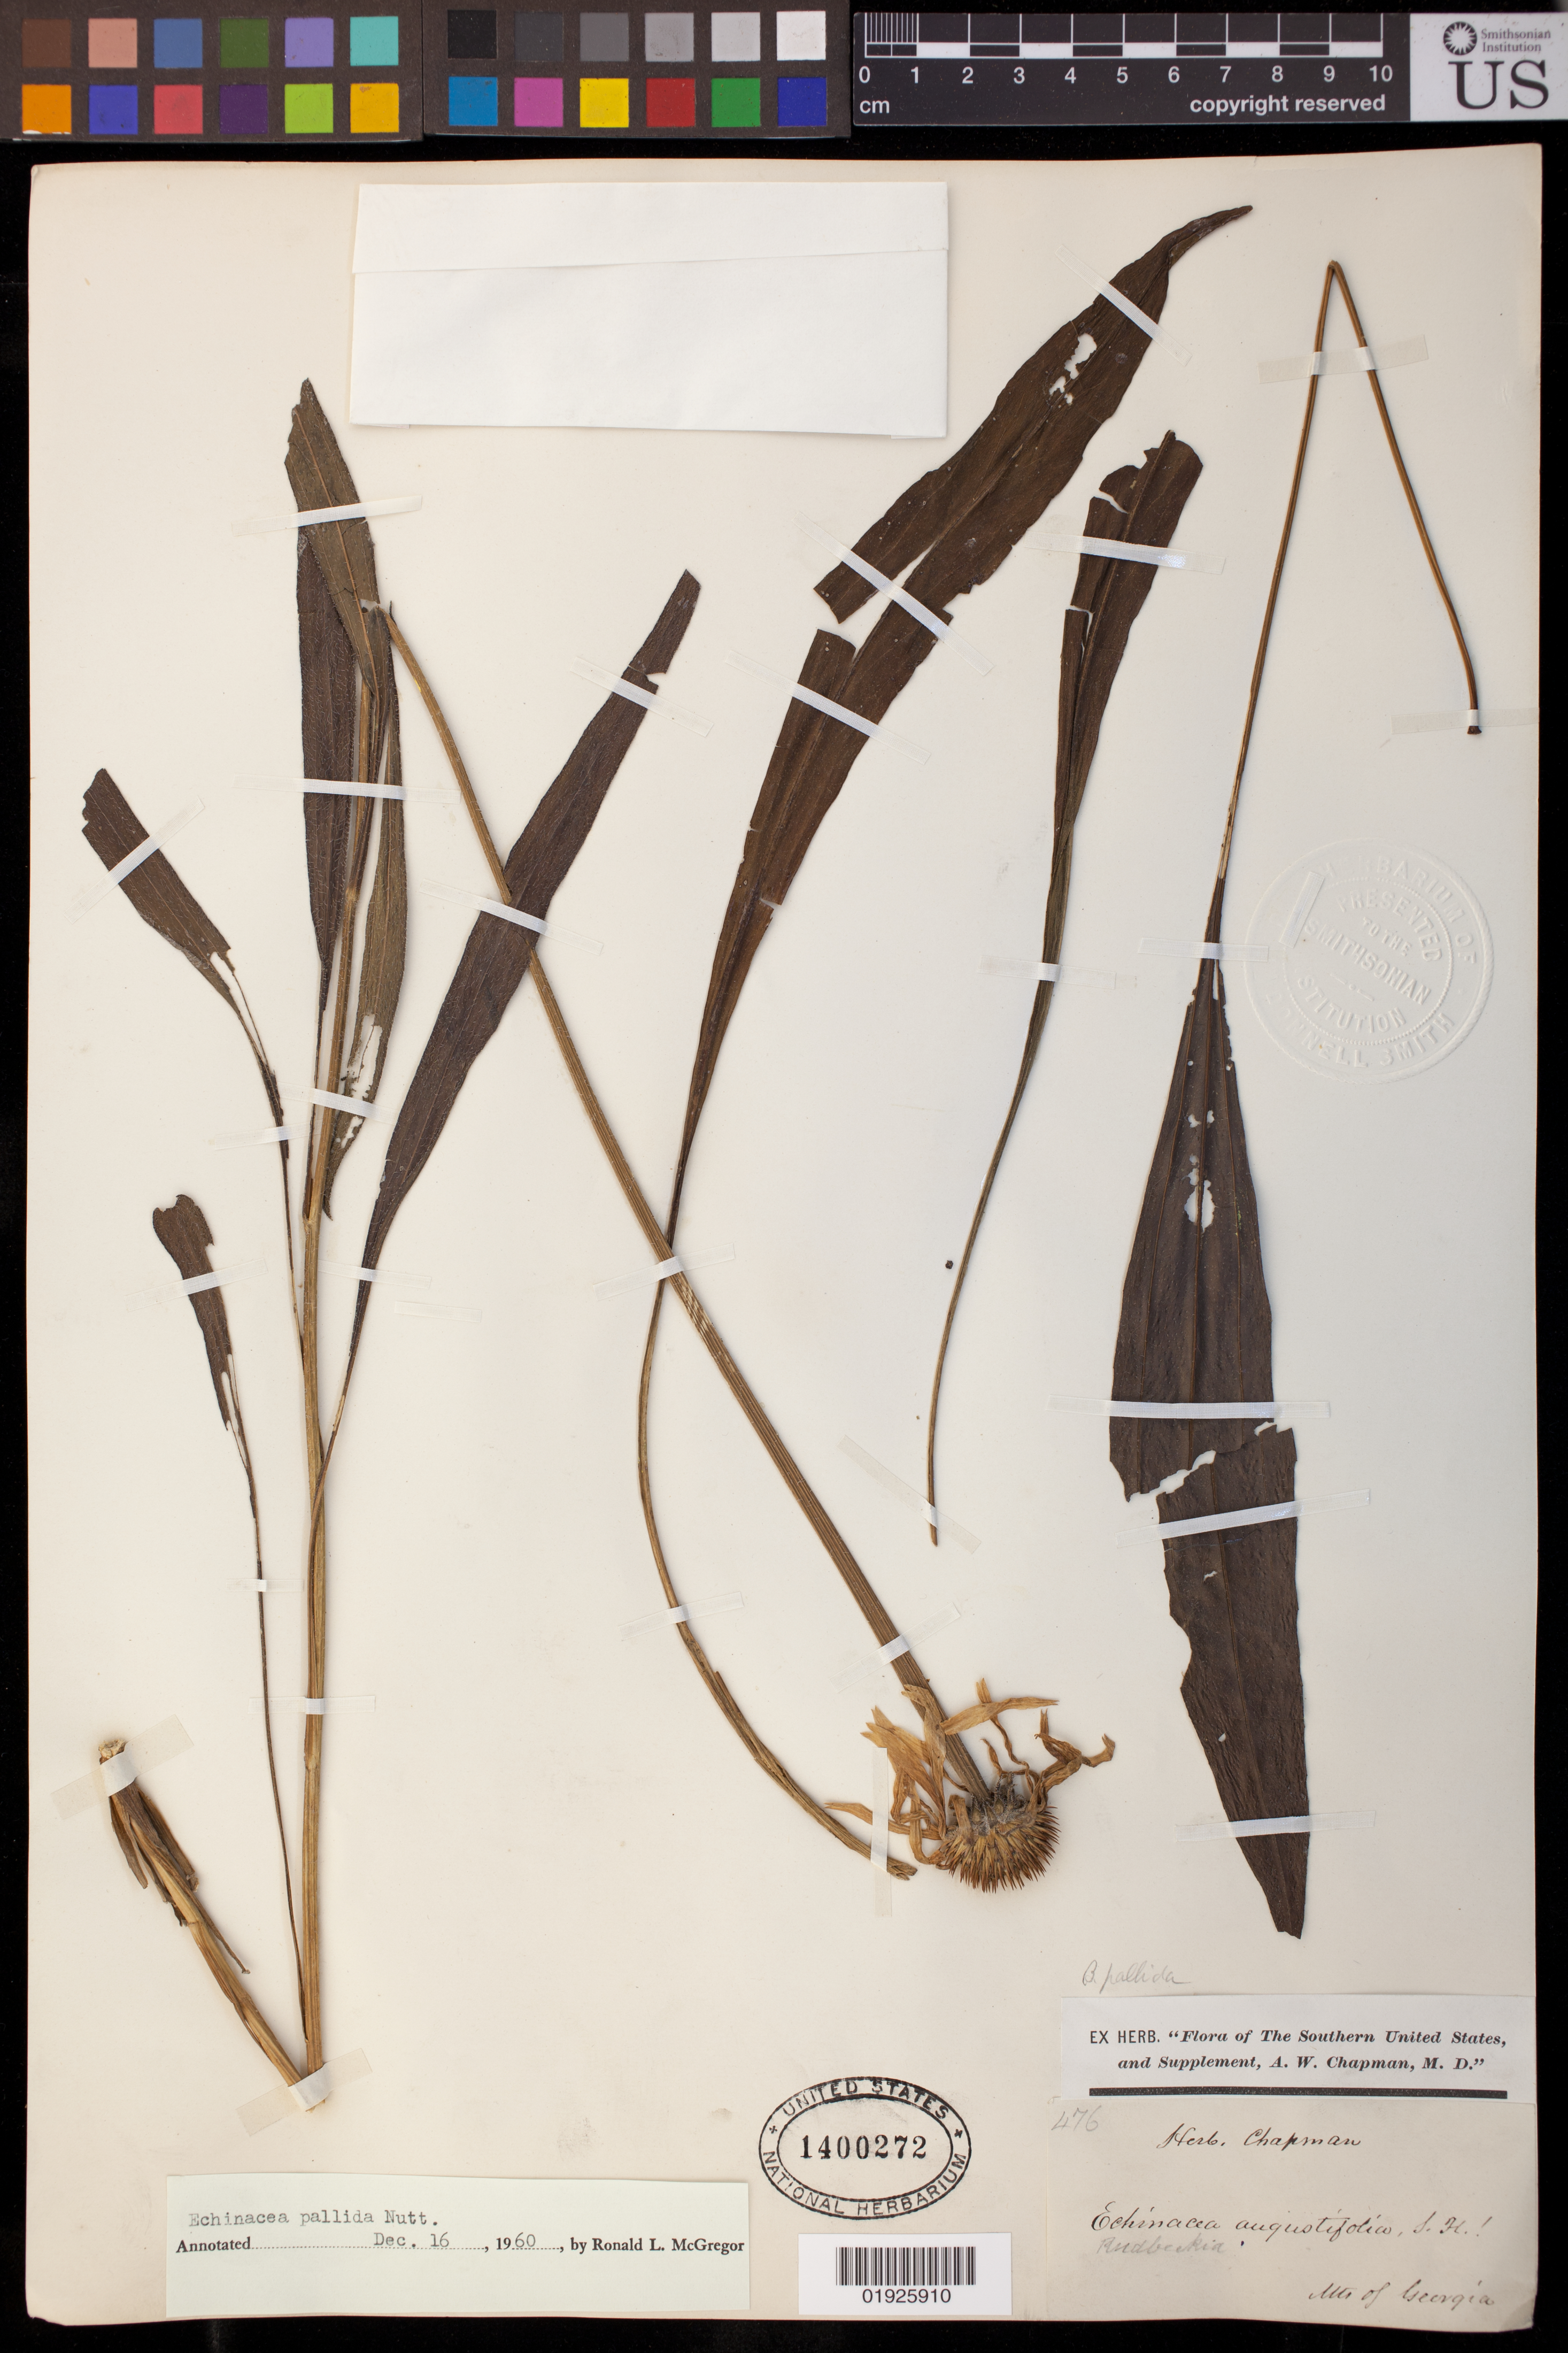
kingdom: Plantae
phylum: Tracheophyta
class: Magnoliopsida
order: Asterales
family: Asteraceae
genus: Echinacea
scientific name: Echinacea pallida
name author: (Nutt.) Nutt.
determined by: McGregor, R. L.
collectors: ex herb. A.W. Chapman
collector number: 476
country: United States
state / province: Georgia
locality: Mts. of Georgia.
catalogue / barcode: US 1400272